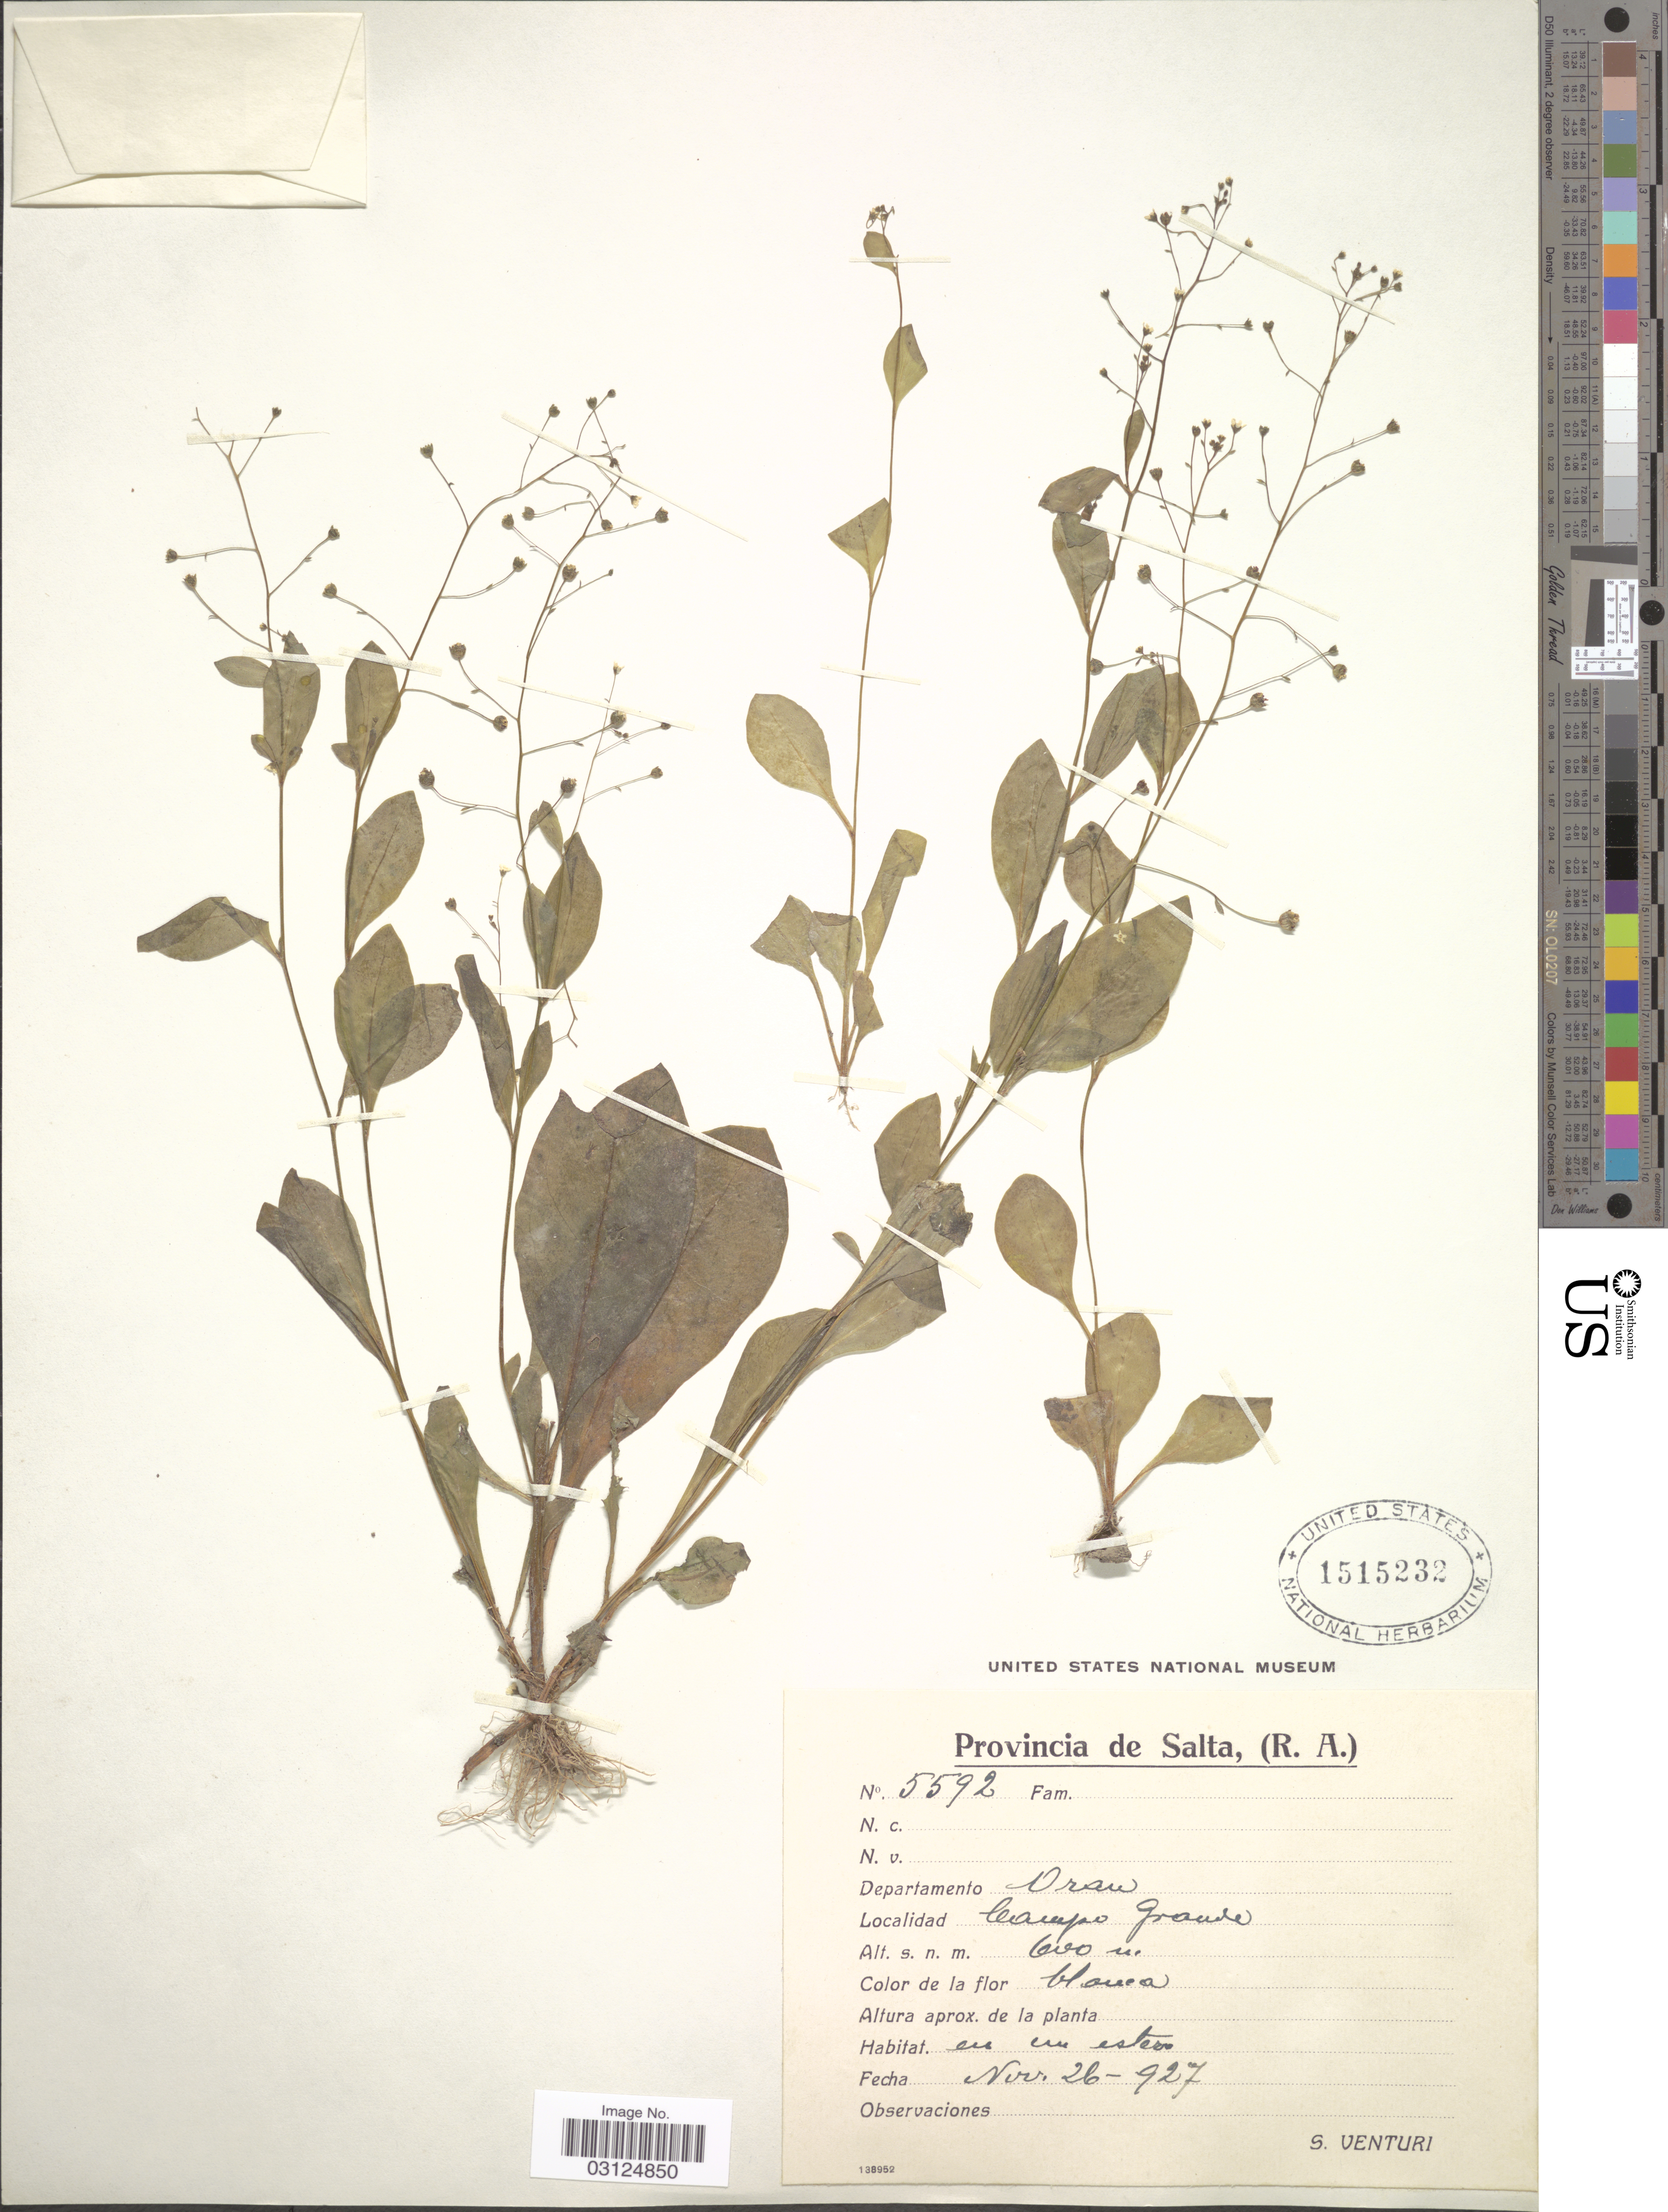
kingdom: Plantae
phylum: Tracheophyta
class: Magnoliopsida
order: Ericales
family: Primulaceae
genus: Samolus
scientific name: Samolus valerandi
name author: L.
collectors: S. Venturi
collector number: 5592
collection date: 1927-11-26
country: Argentina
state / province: Salta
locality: Departamento Oran. Campo Grande.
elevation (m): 600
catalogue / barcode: US 1515232